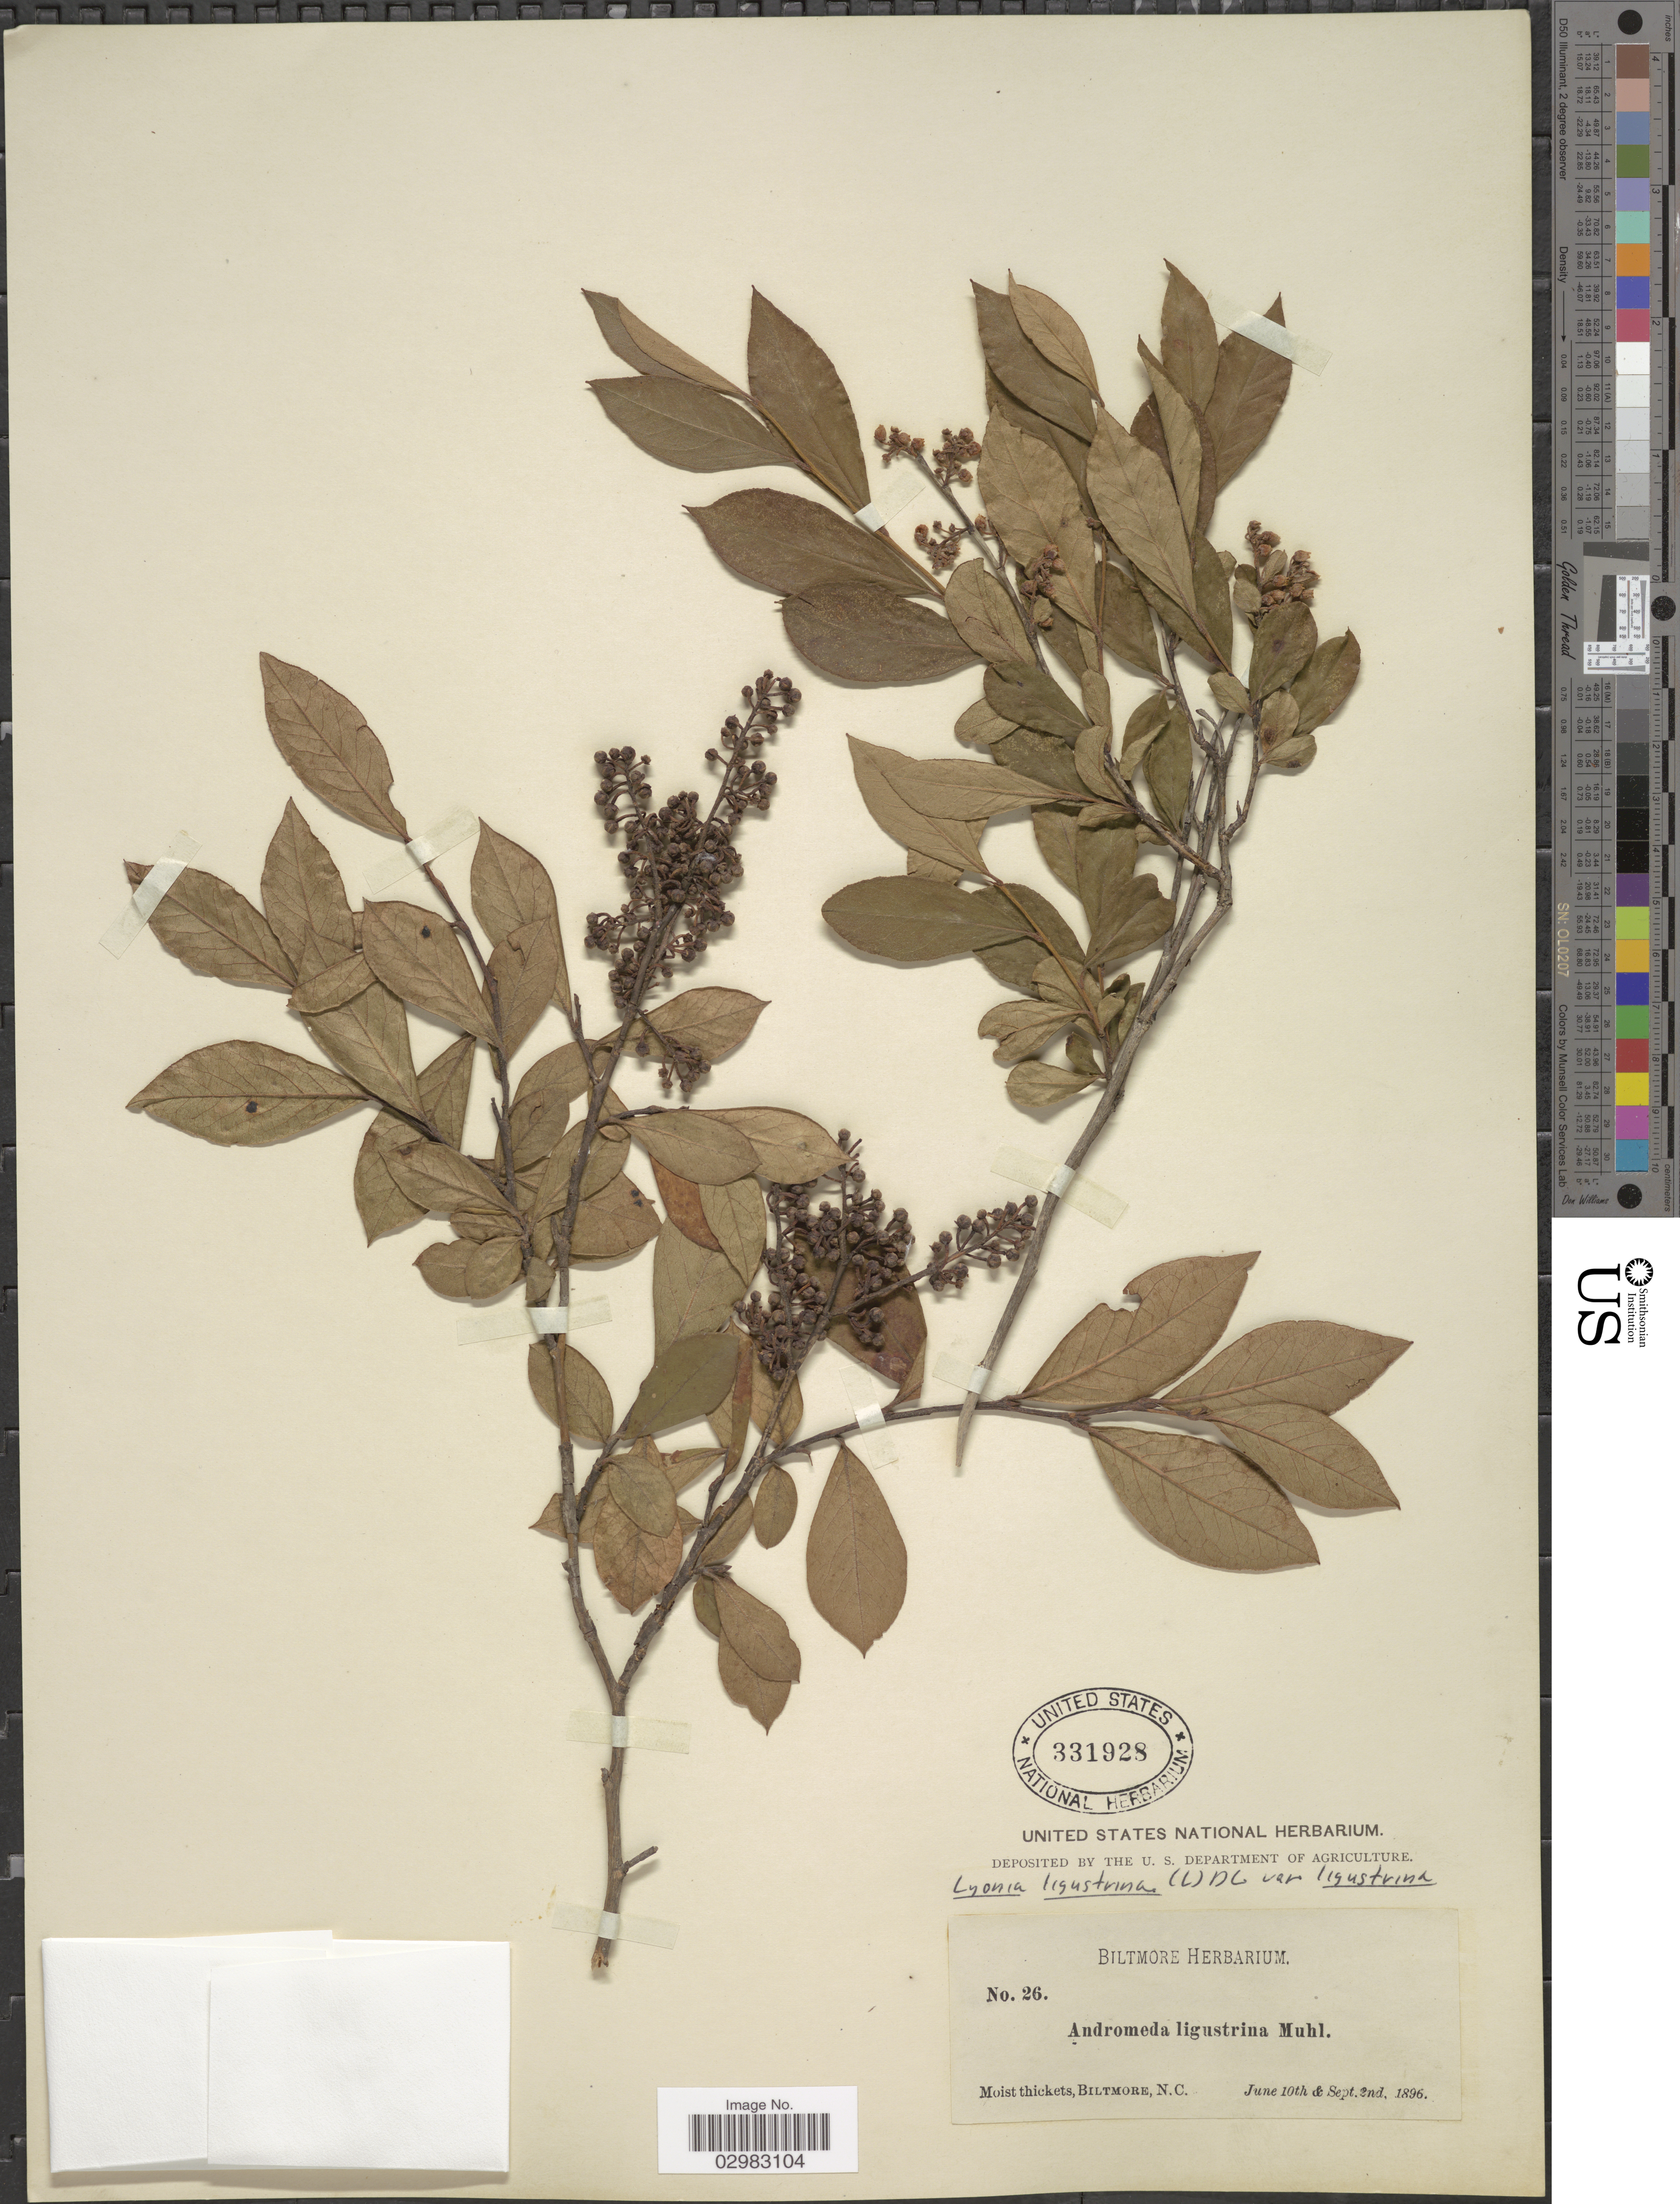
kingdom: Plantae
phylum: Tracheophyta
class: Magnoliopsida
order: Ericales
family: Ericaceae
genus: Lyonia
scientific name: Lyonia ligustrina var. ligustrina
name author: (L.) DC.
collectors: ex herb. Biltmore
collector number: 26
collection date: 1896-06-10/1896-09-02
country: United States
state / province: North Carolina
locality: Biltmore, N.C.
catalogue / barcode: US 331928